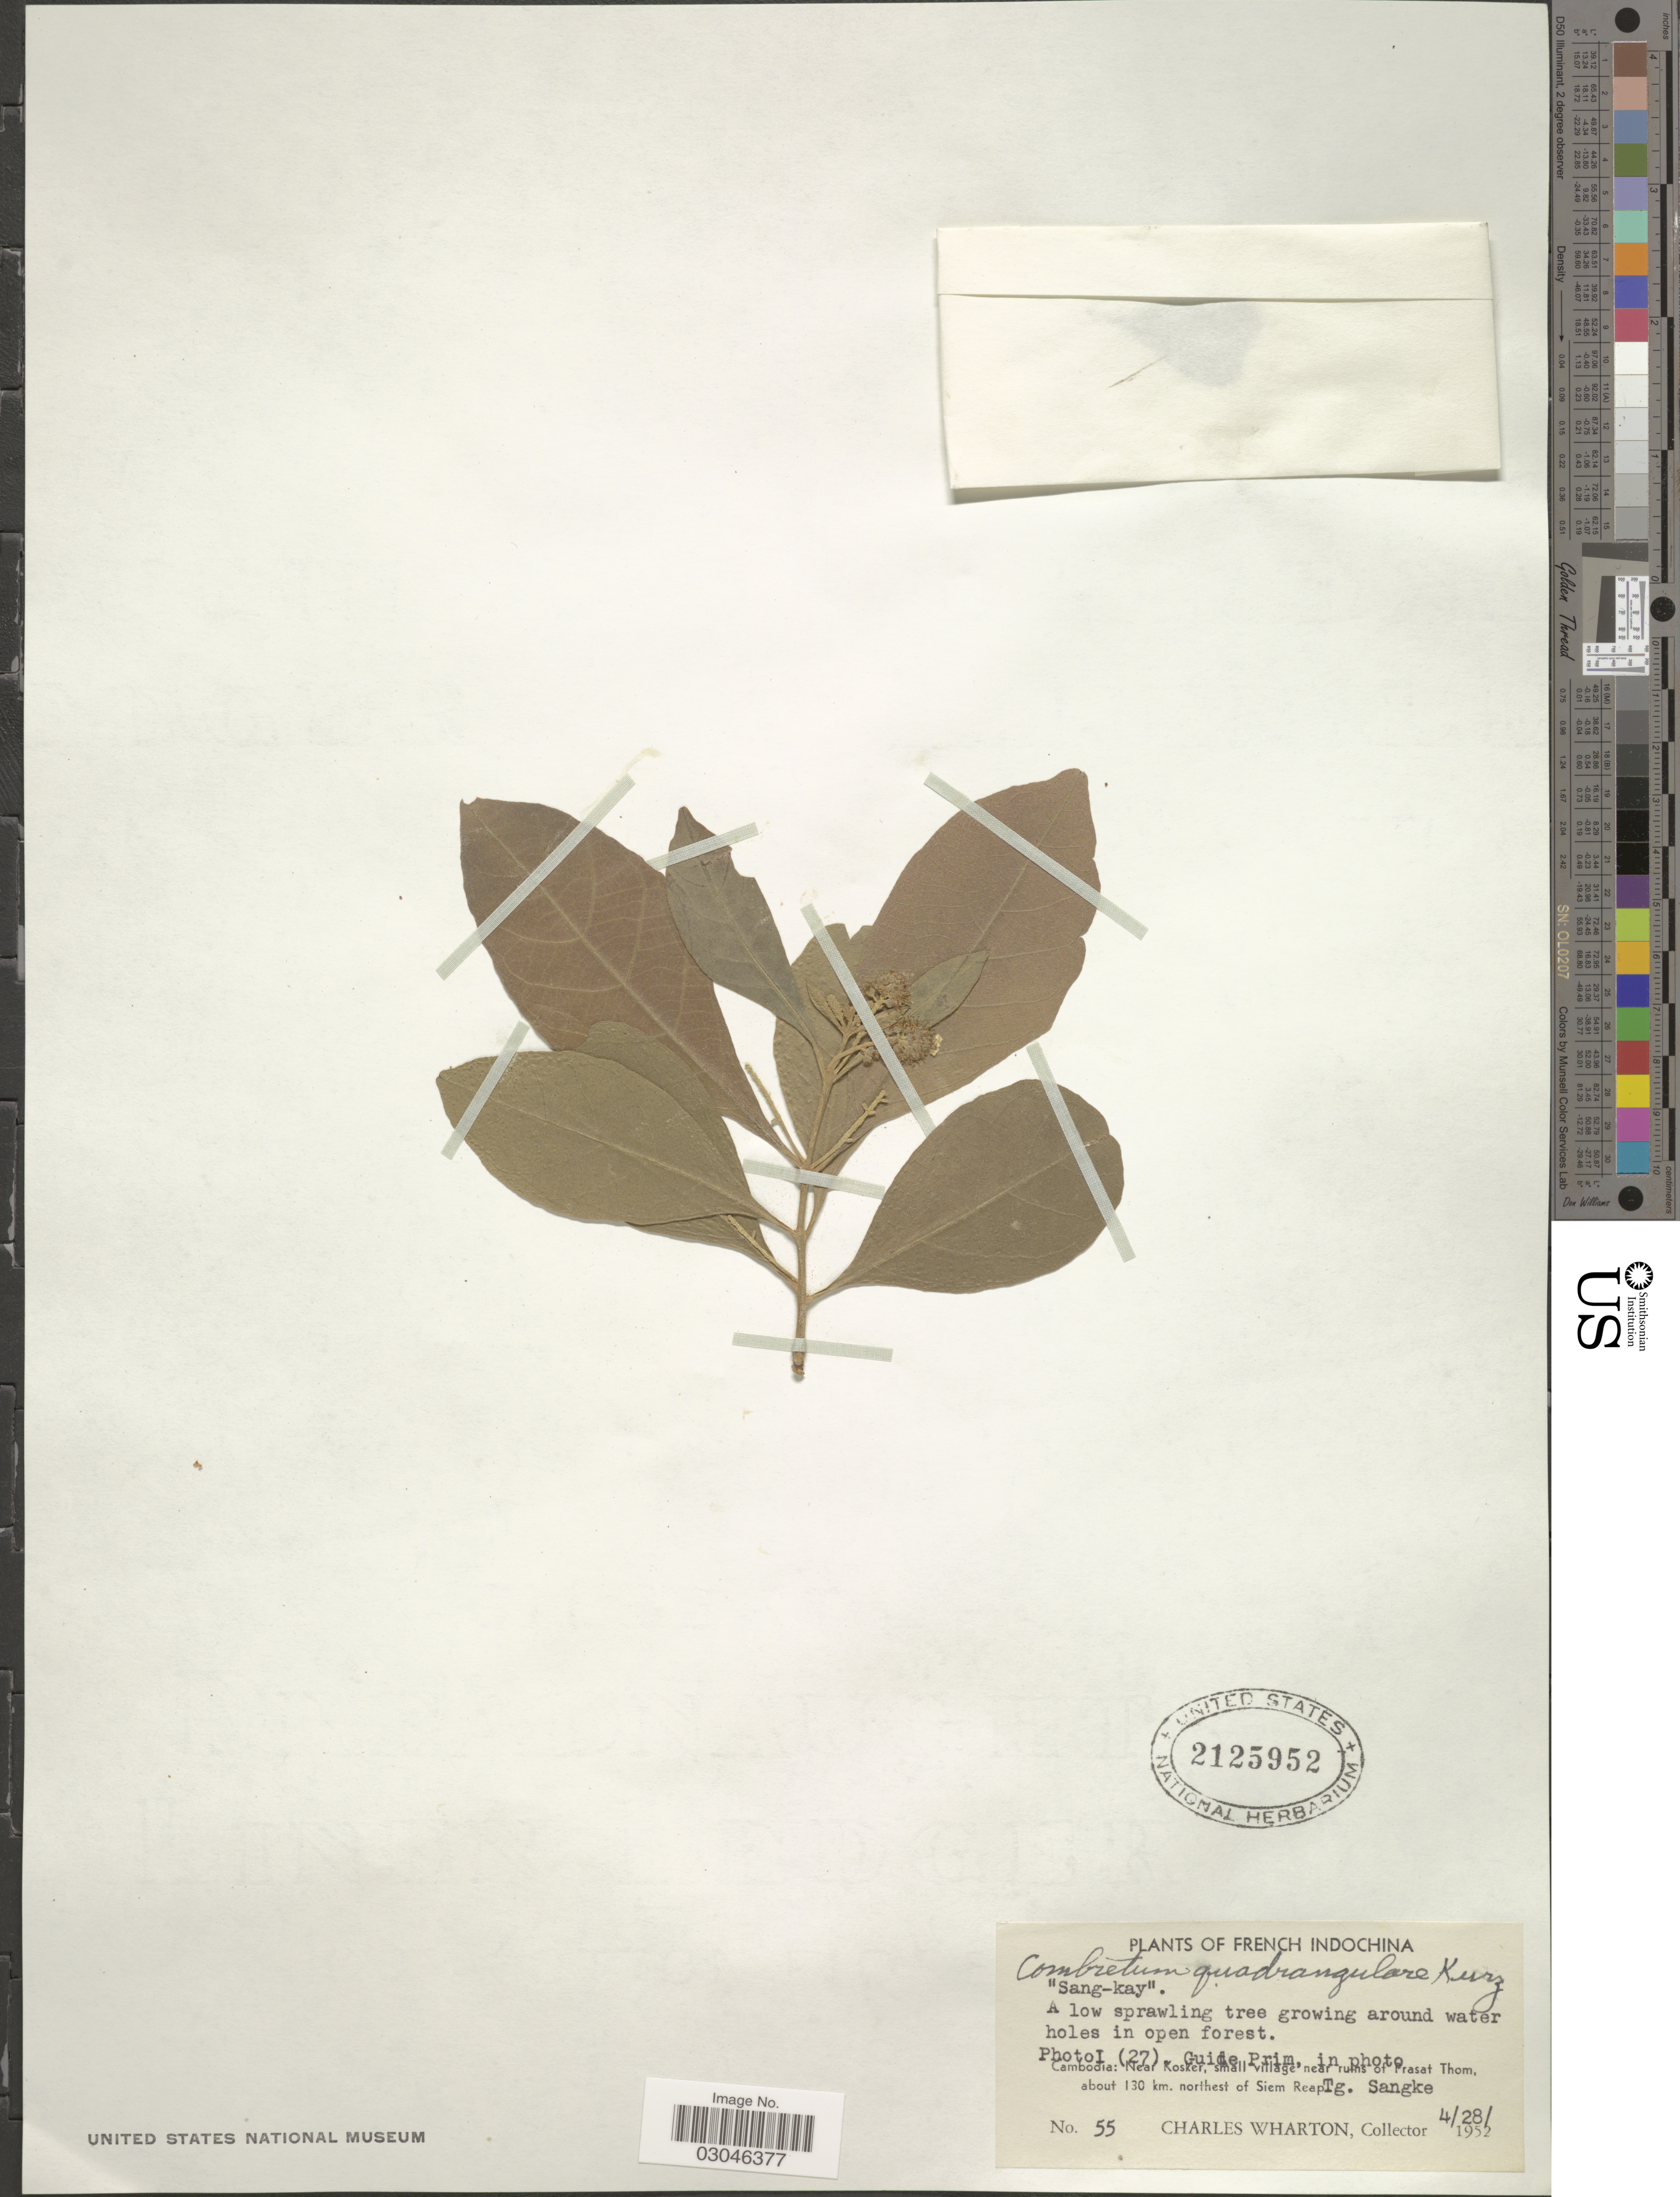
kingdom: Plantae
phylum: Tracheophyta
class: Magnoliopsida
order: Myrtales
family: Combretaceae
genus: Combretum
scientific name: Combretum quadrangulare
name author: Kurz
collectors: C. Wharton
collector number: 55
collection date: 1952-04-28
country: Cambodia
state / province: Siĕm Réab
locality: French Indochina. Near Kosker, small village near ruins of Prasat Thom, about 130 km. northest of Siem Reap. Tg. Sangke.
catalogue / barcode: US 2125952